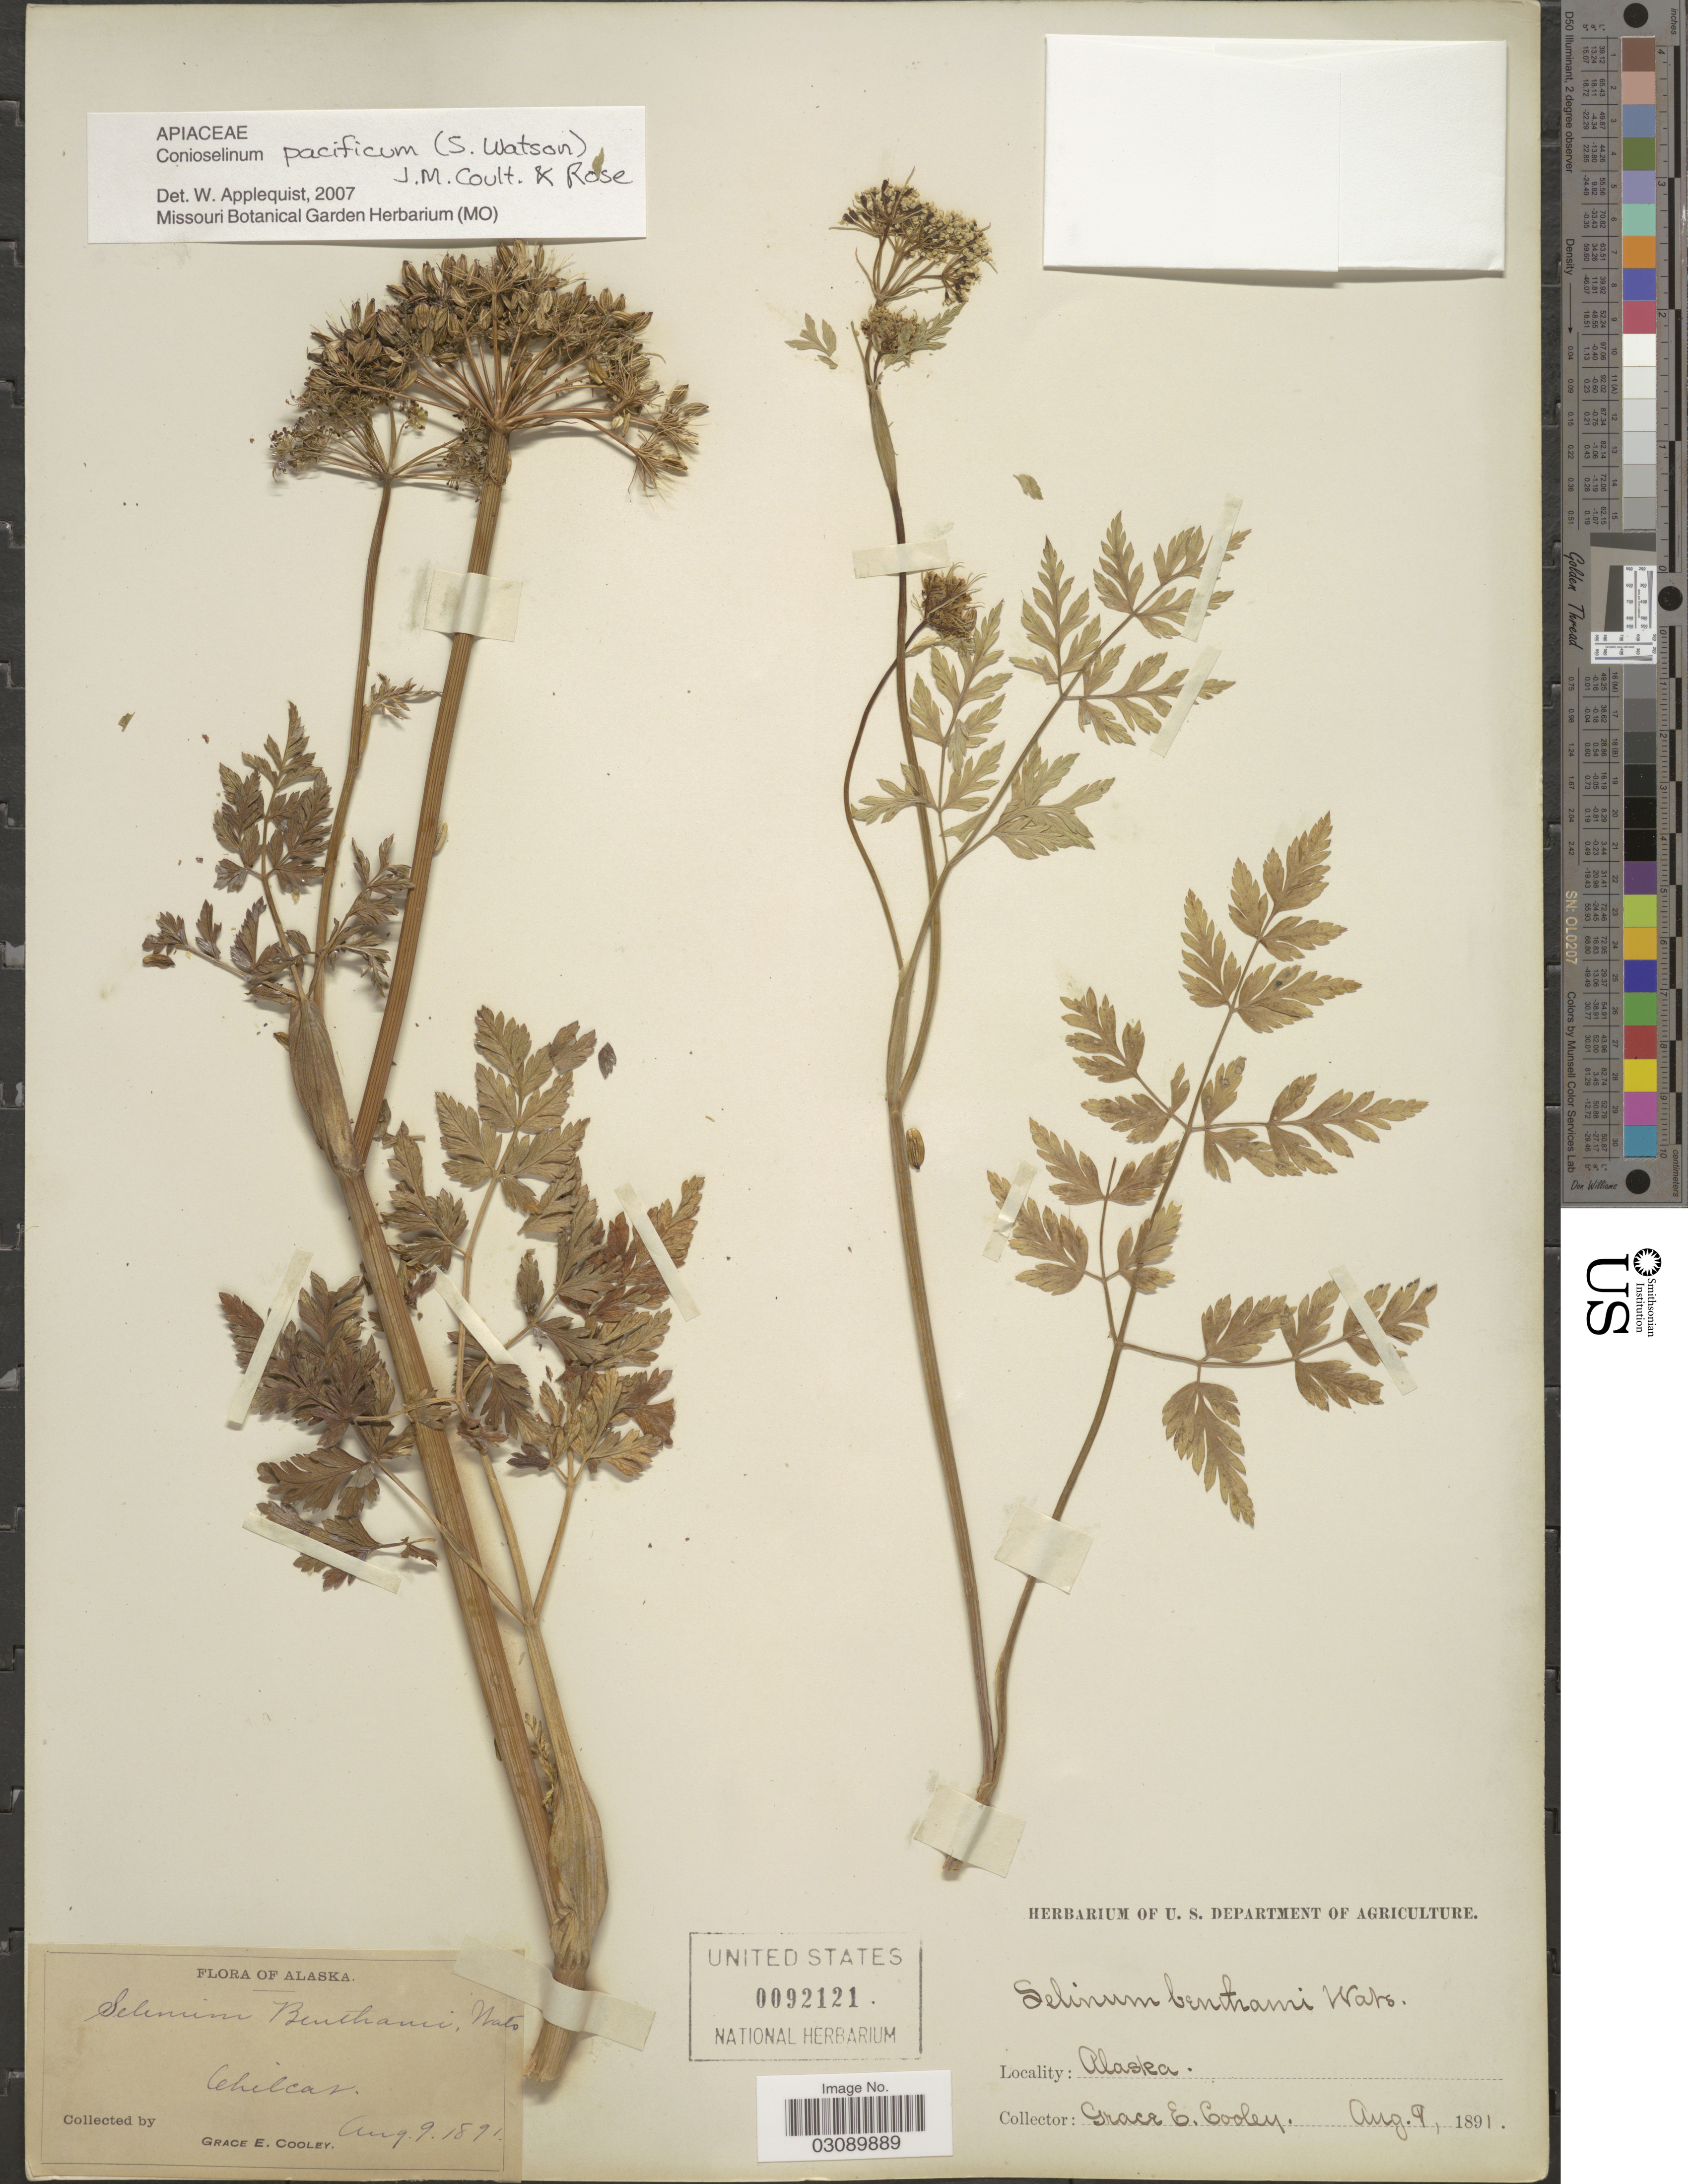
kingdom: Plantae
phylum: Tracheophyta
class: Magnoliopsida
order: Apiales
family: Apiaceae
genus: Conioselinum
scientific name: Conioselinum pacificum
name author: (S. Watson) J.M. Coult. & Rose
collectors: G. E. Cooley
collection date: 1891-08-09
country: United States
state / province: Alaska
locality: Chilcat.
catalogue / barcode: US 92121